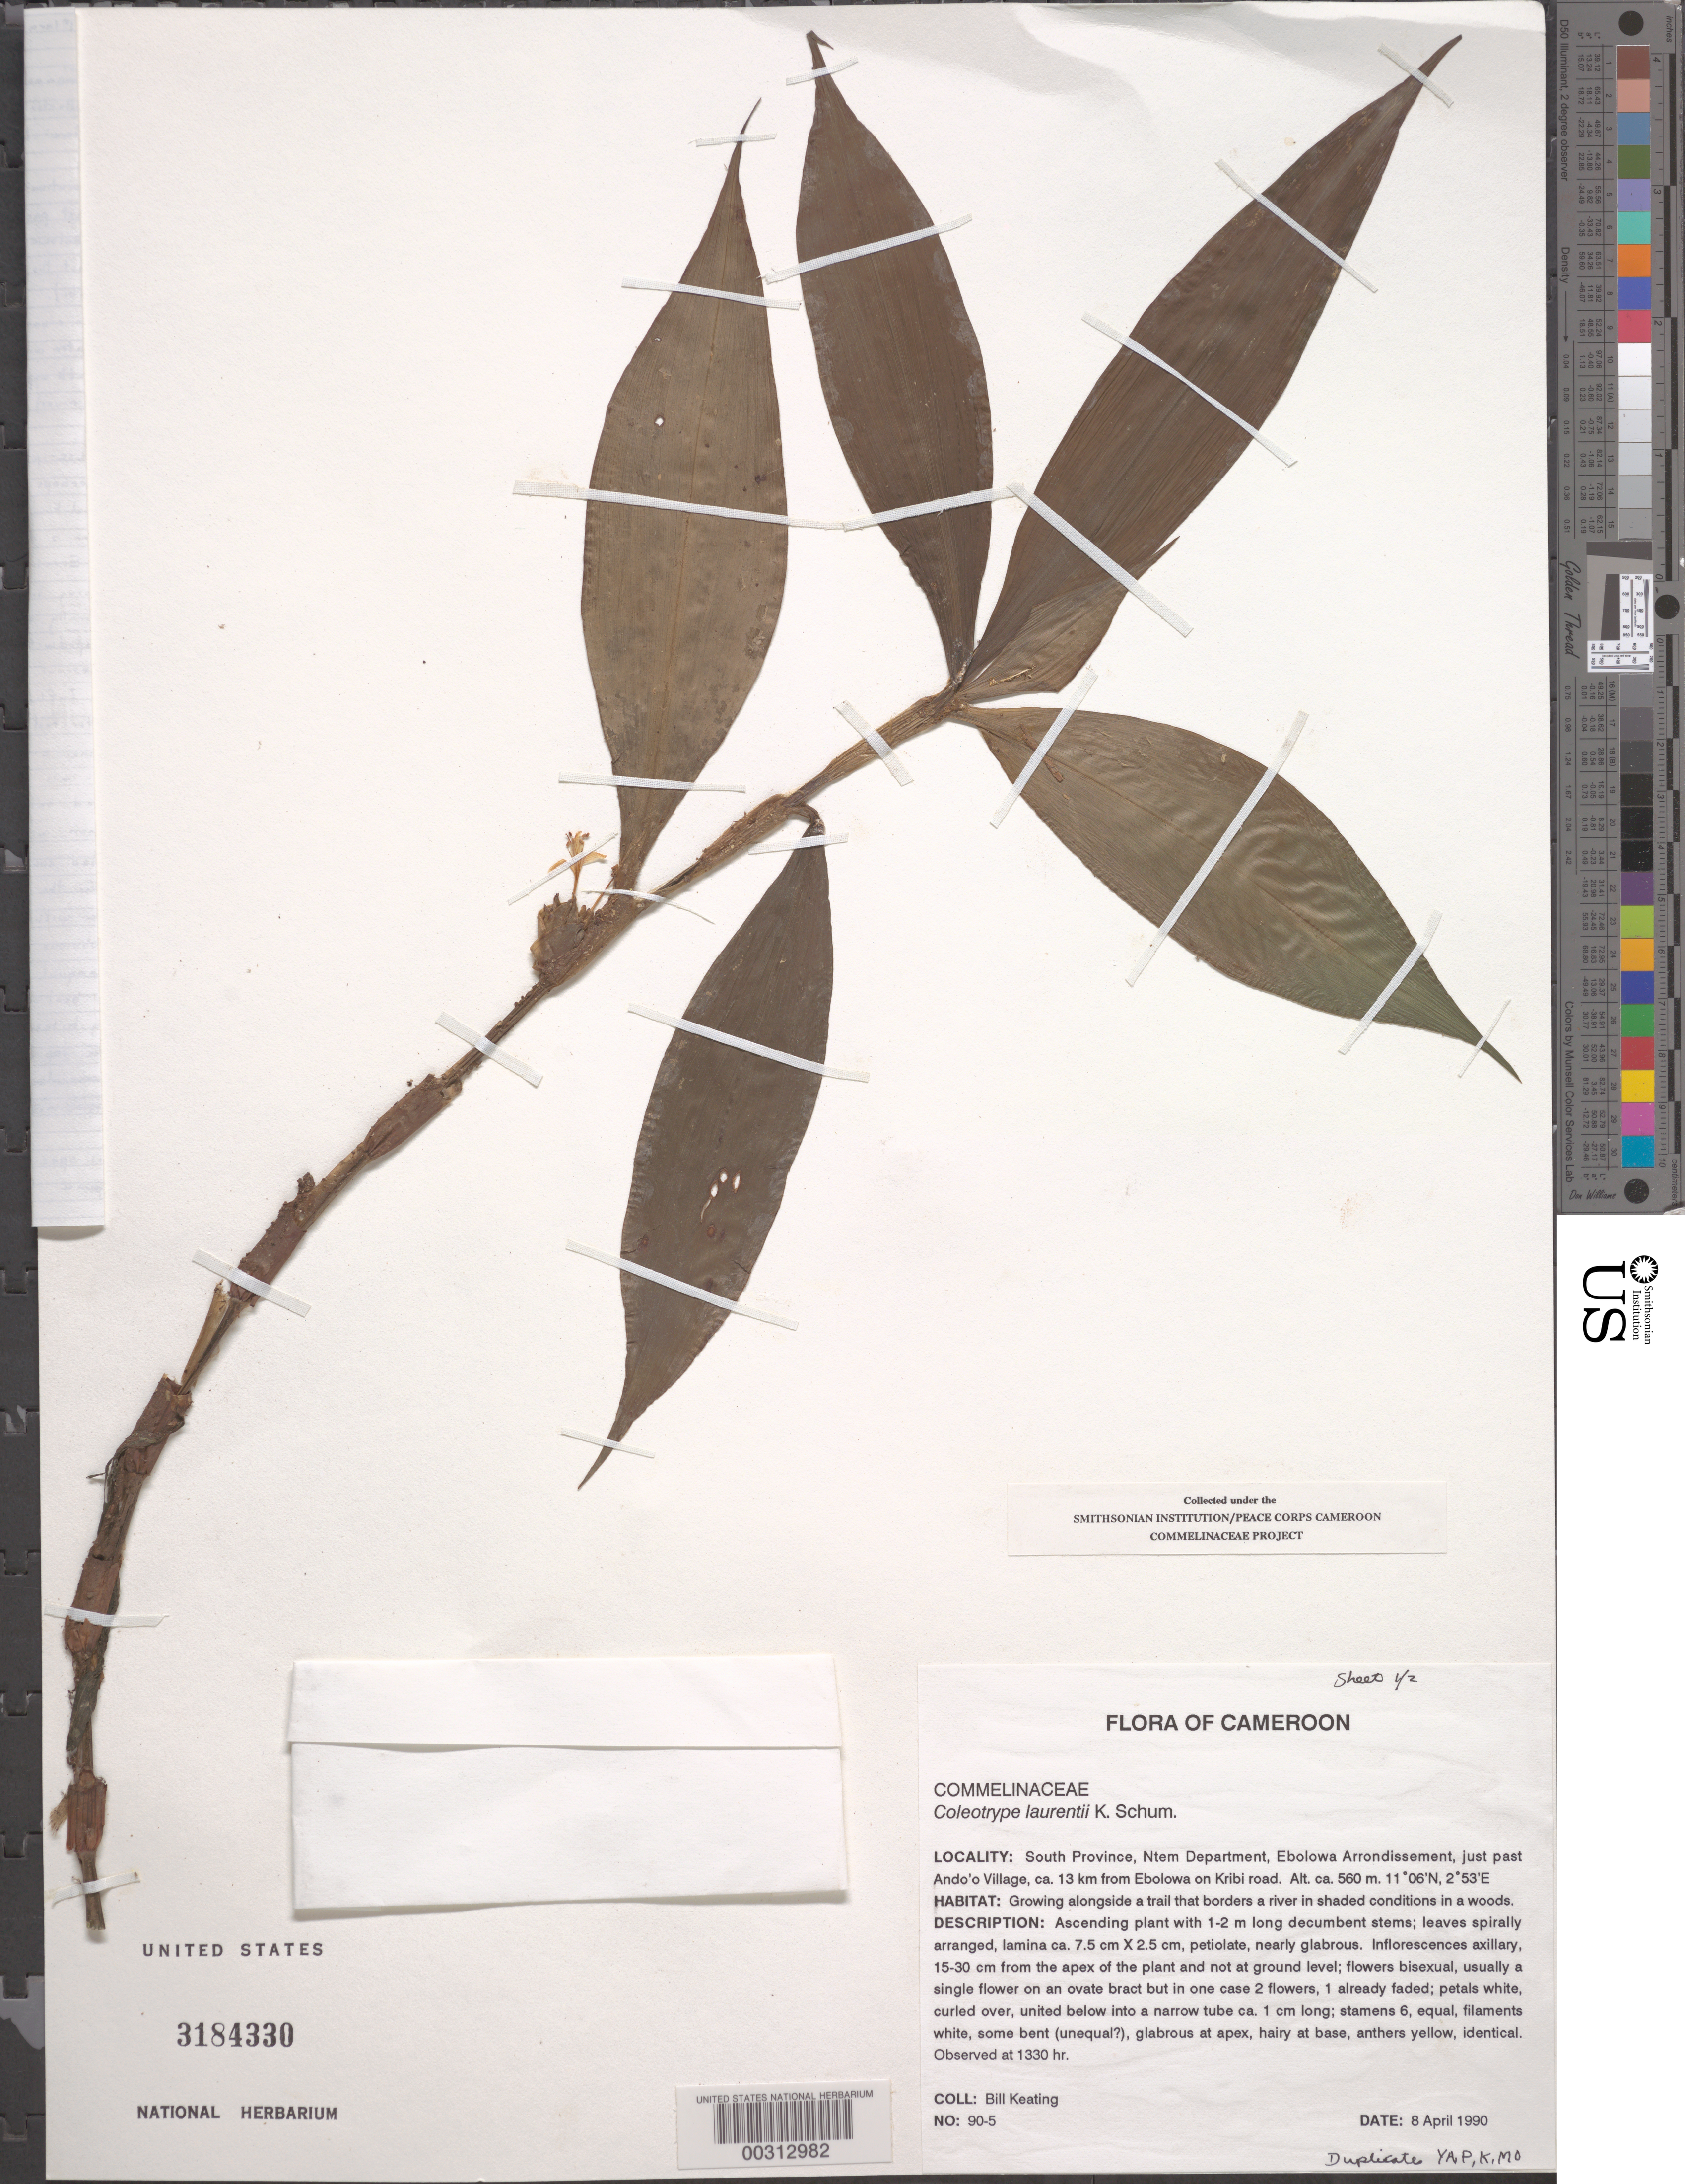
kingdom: Plantae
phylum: Tracheophyta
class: Liliopsida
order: Commelinales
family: Commelinaceae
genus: Coleotrype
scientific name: Coleotrype laurentii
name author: K. Schum.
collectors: B. Keating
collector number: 90-5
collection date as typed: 08 Apr 1990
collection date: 1990-04-08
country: Cameroon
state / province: Sud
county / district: Ntem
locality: Ebolowa arrondissement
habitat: Growing along trail in shaded woods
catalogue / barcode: US 3184330